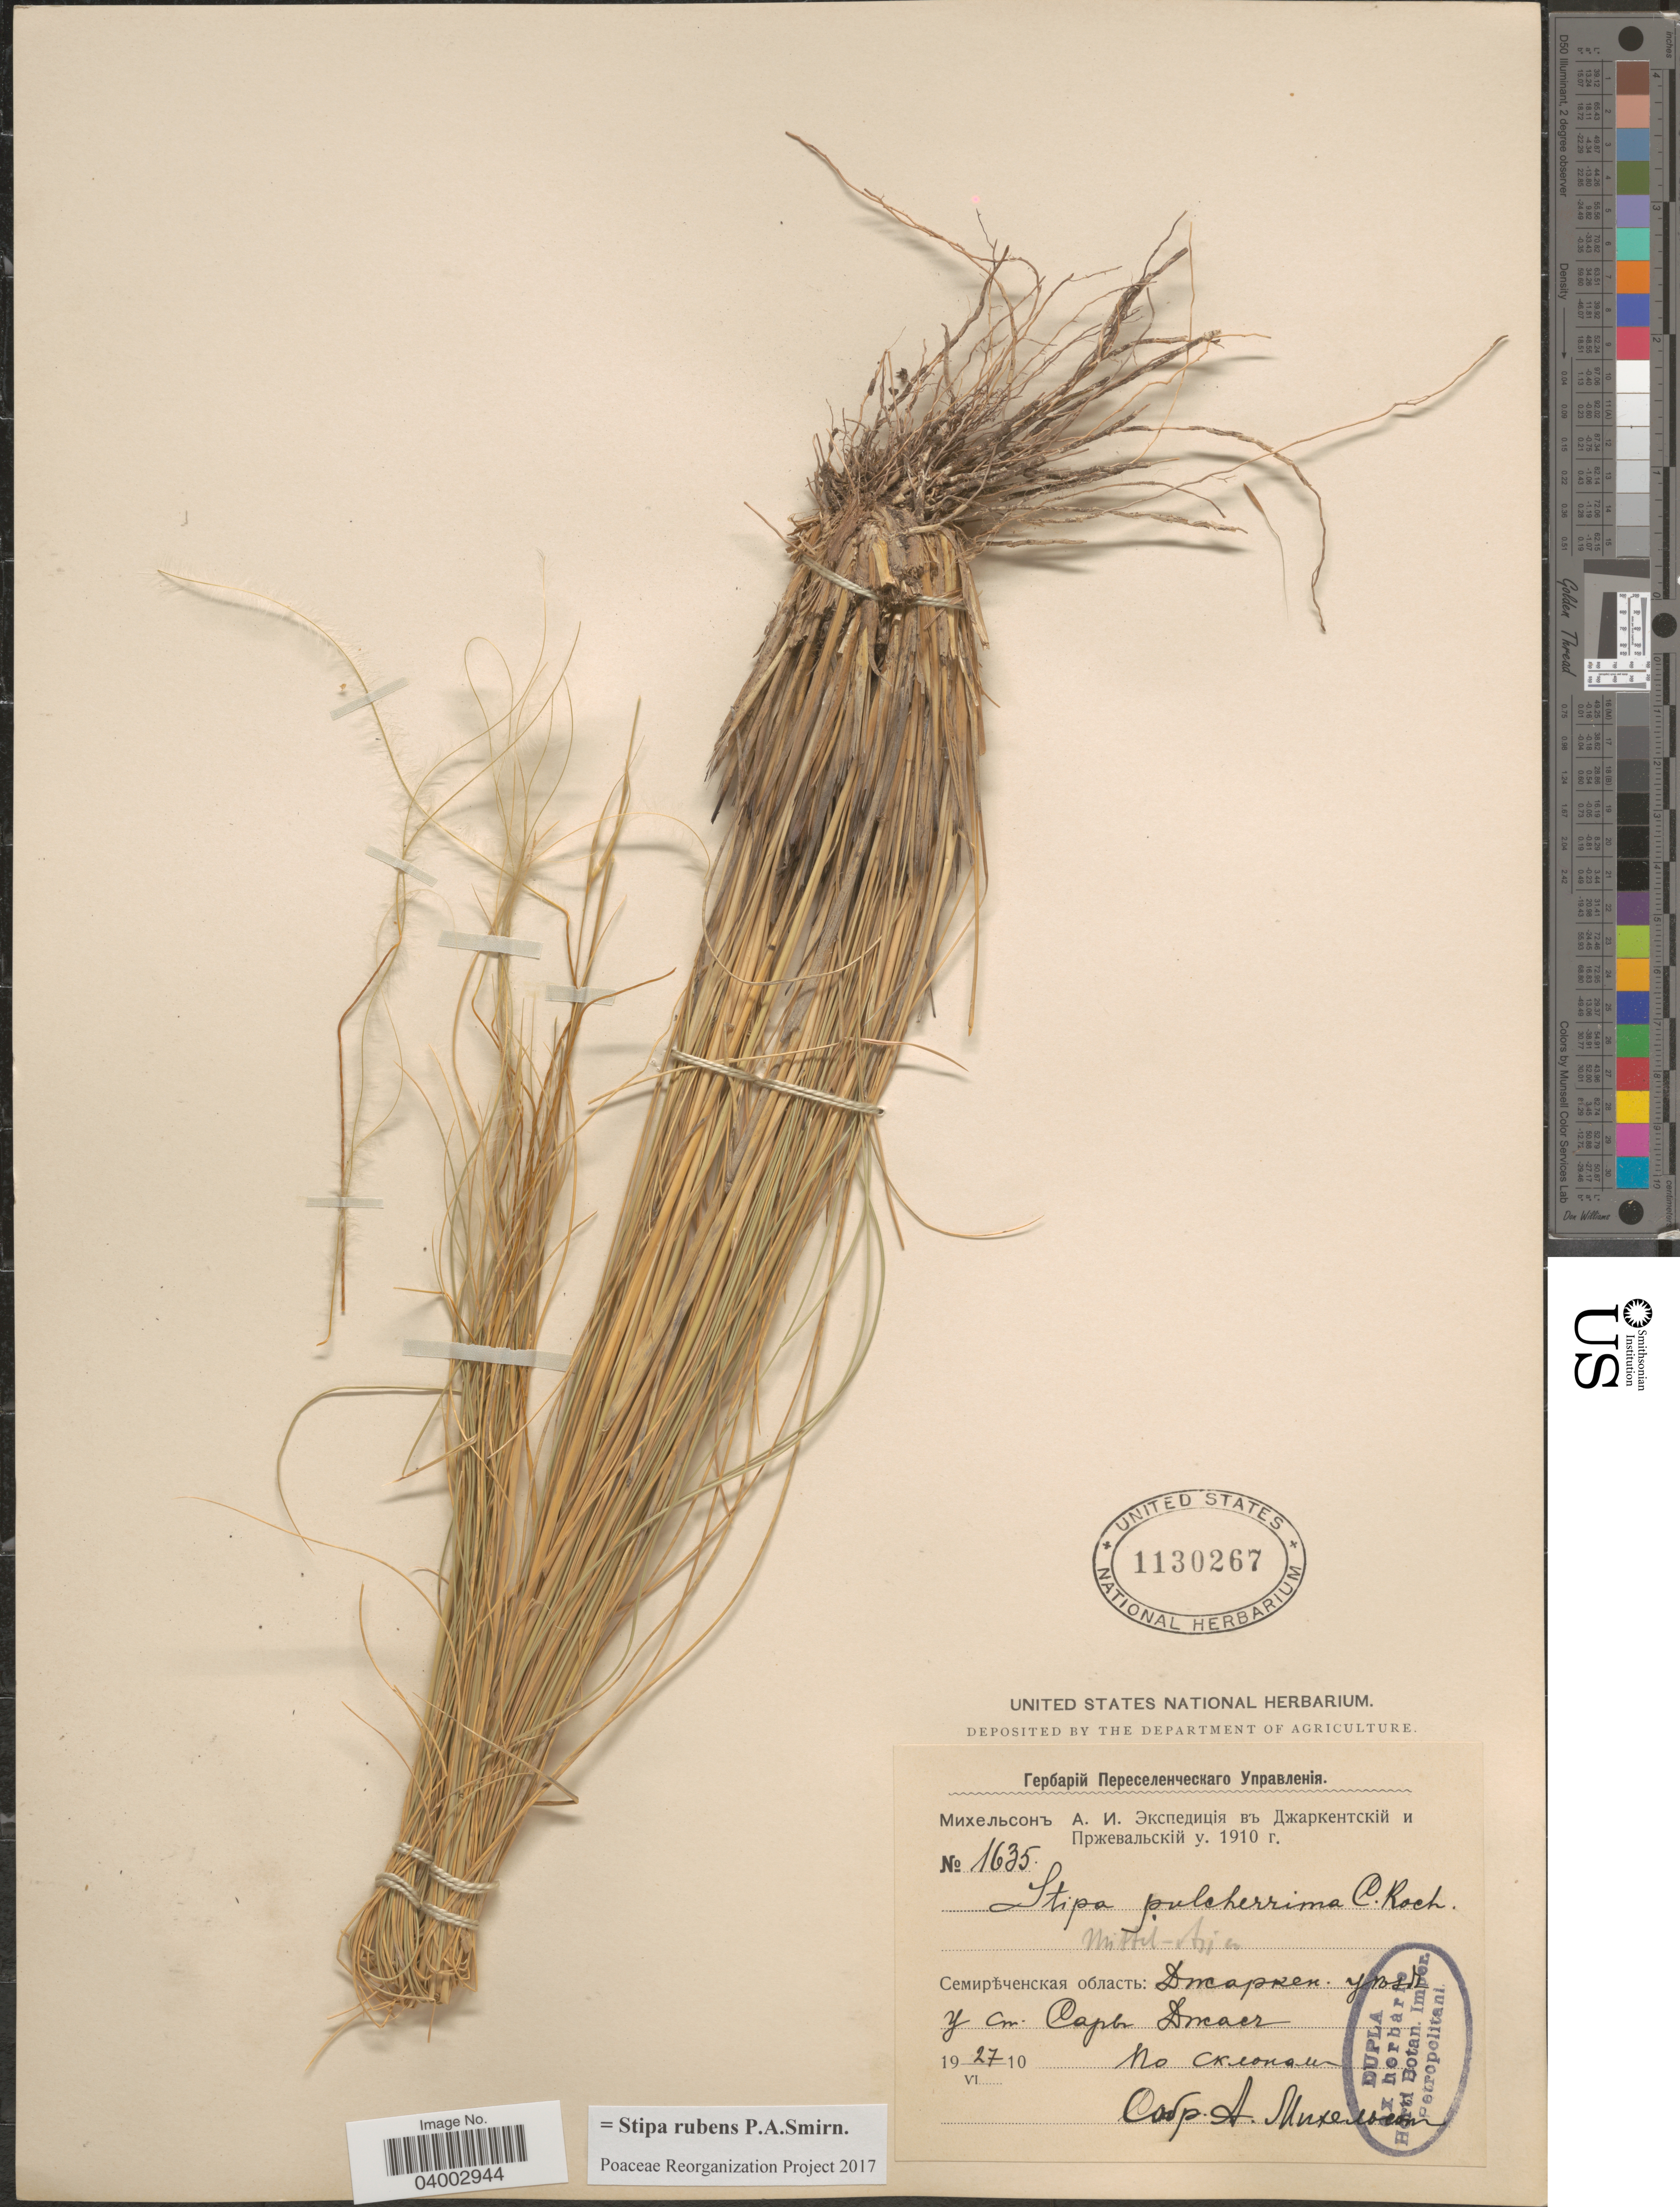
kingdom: Plantae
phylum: Tracheophyta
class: Liliopsida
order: Poales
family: Poaceae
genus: Stipa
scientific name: Stipa rubens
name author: P.A. Smirn.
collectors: A. Mikhelson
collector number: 1635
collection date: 1910-06-27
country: Kazakhstan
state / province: Almaty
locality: Near Saryzhaz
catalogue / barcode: US 1130267